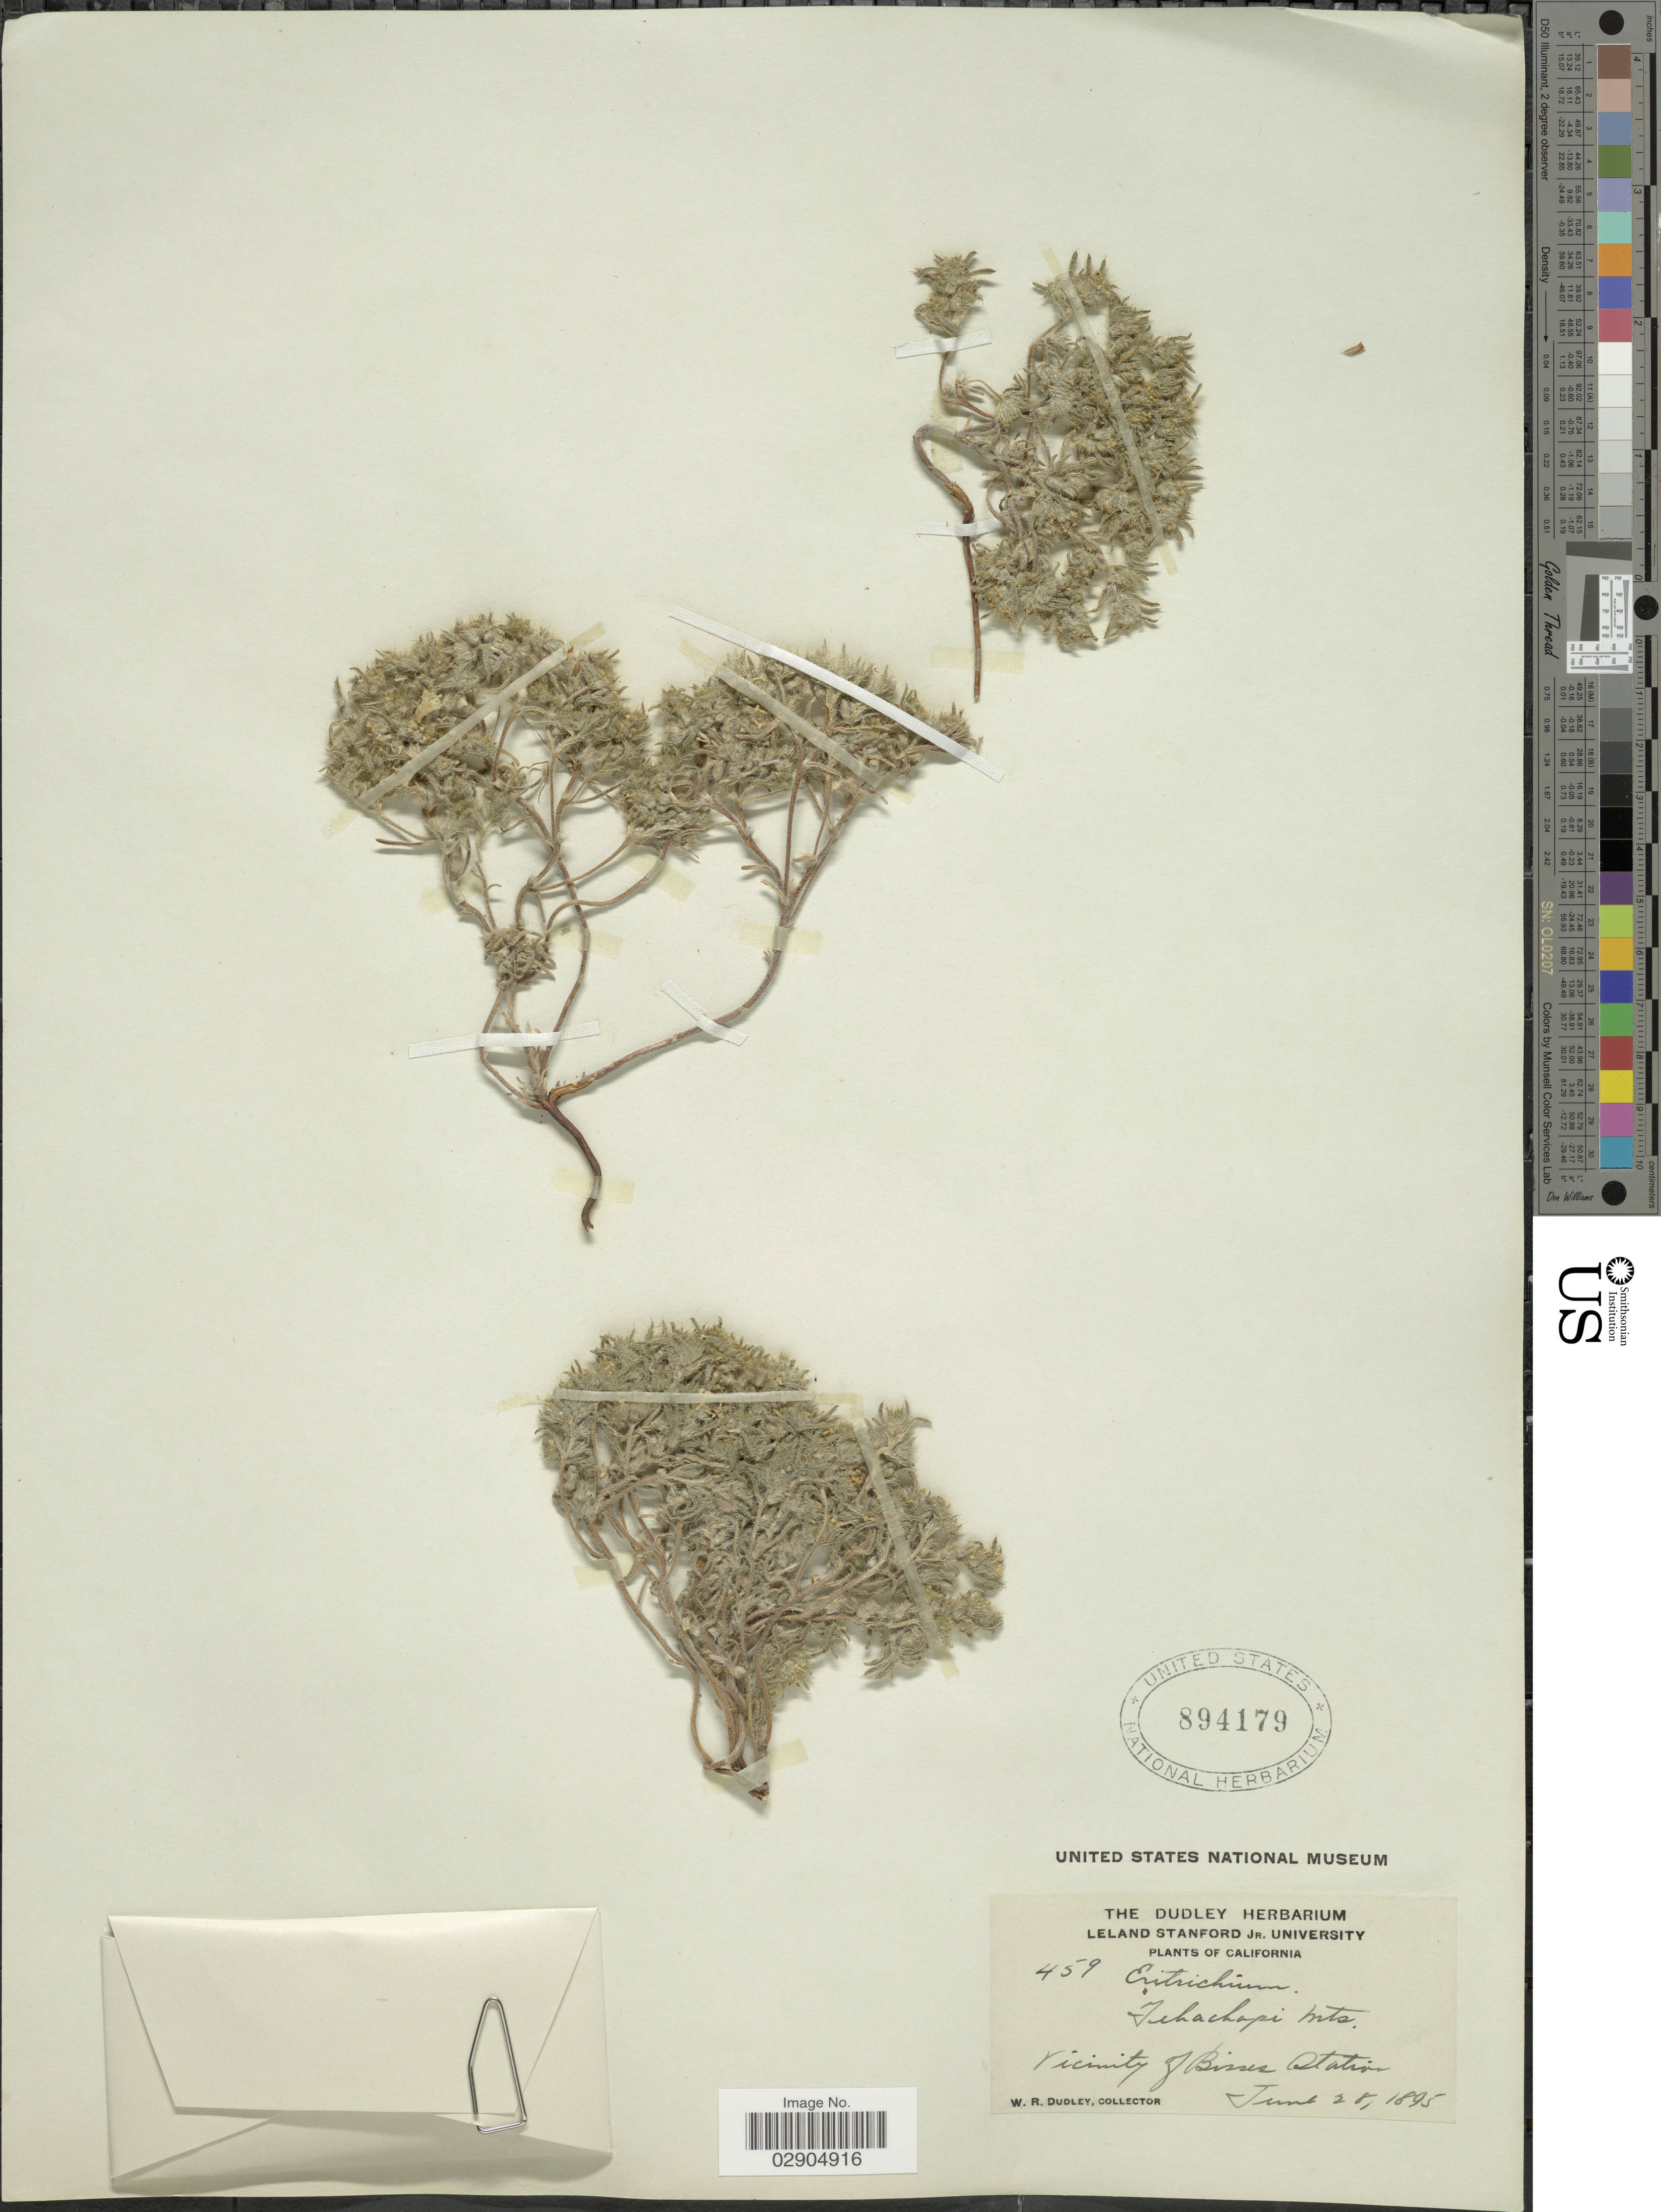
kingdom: Plantae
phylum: Tracheophyta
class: Magnoliopsida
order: Boraginales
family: Boraginaceae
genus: Eritrichium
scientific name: Eritrichium sp.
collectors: W. Dudley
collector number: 459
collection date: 1895-06-28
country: United States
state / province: California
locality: Vicinity of Bisses Station, Ichachapi Mts.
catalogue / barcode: US 894179